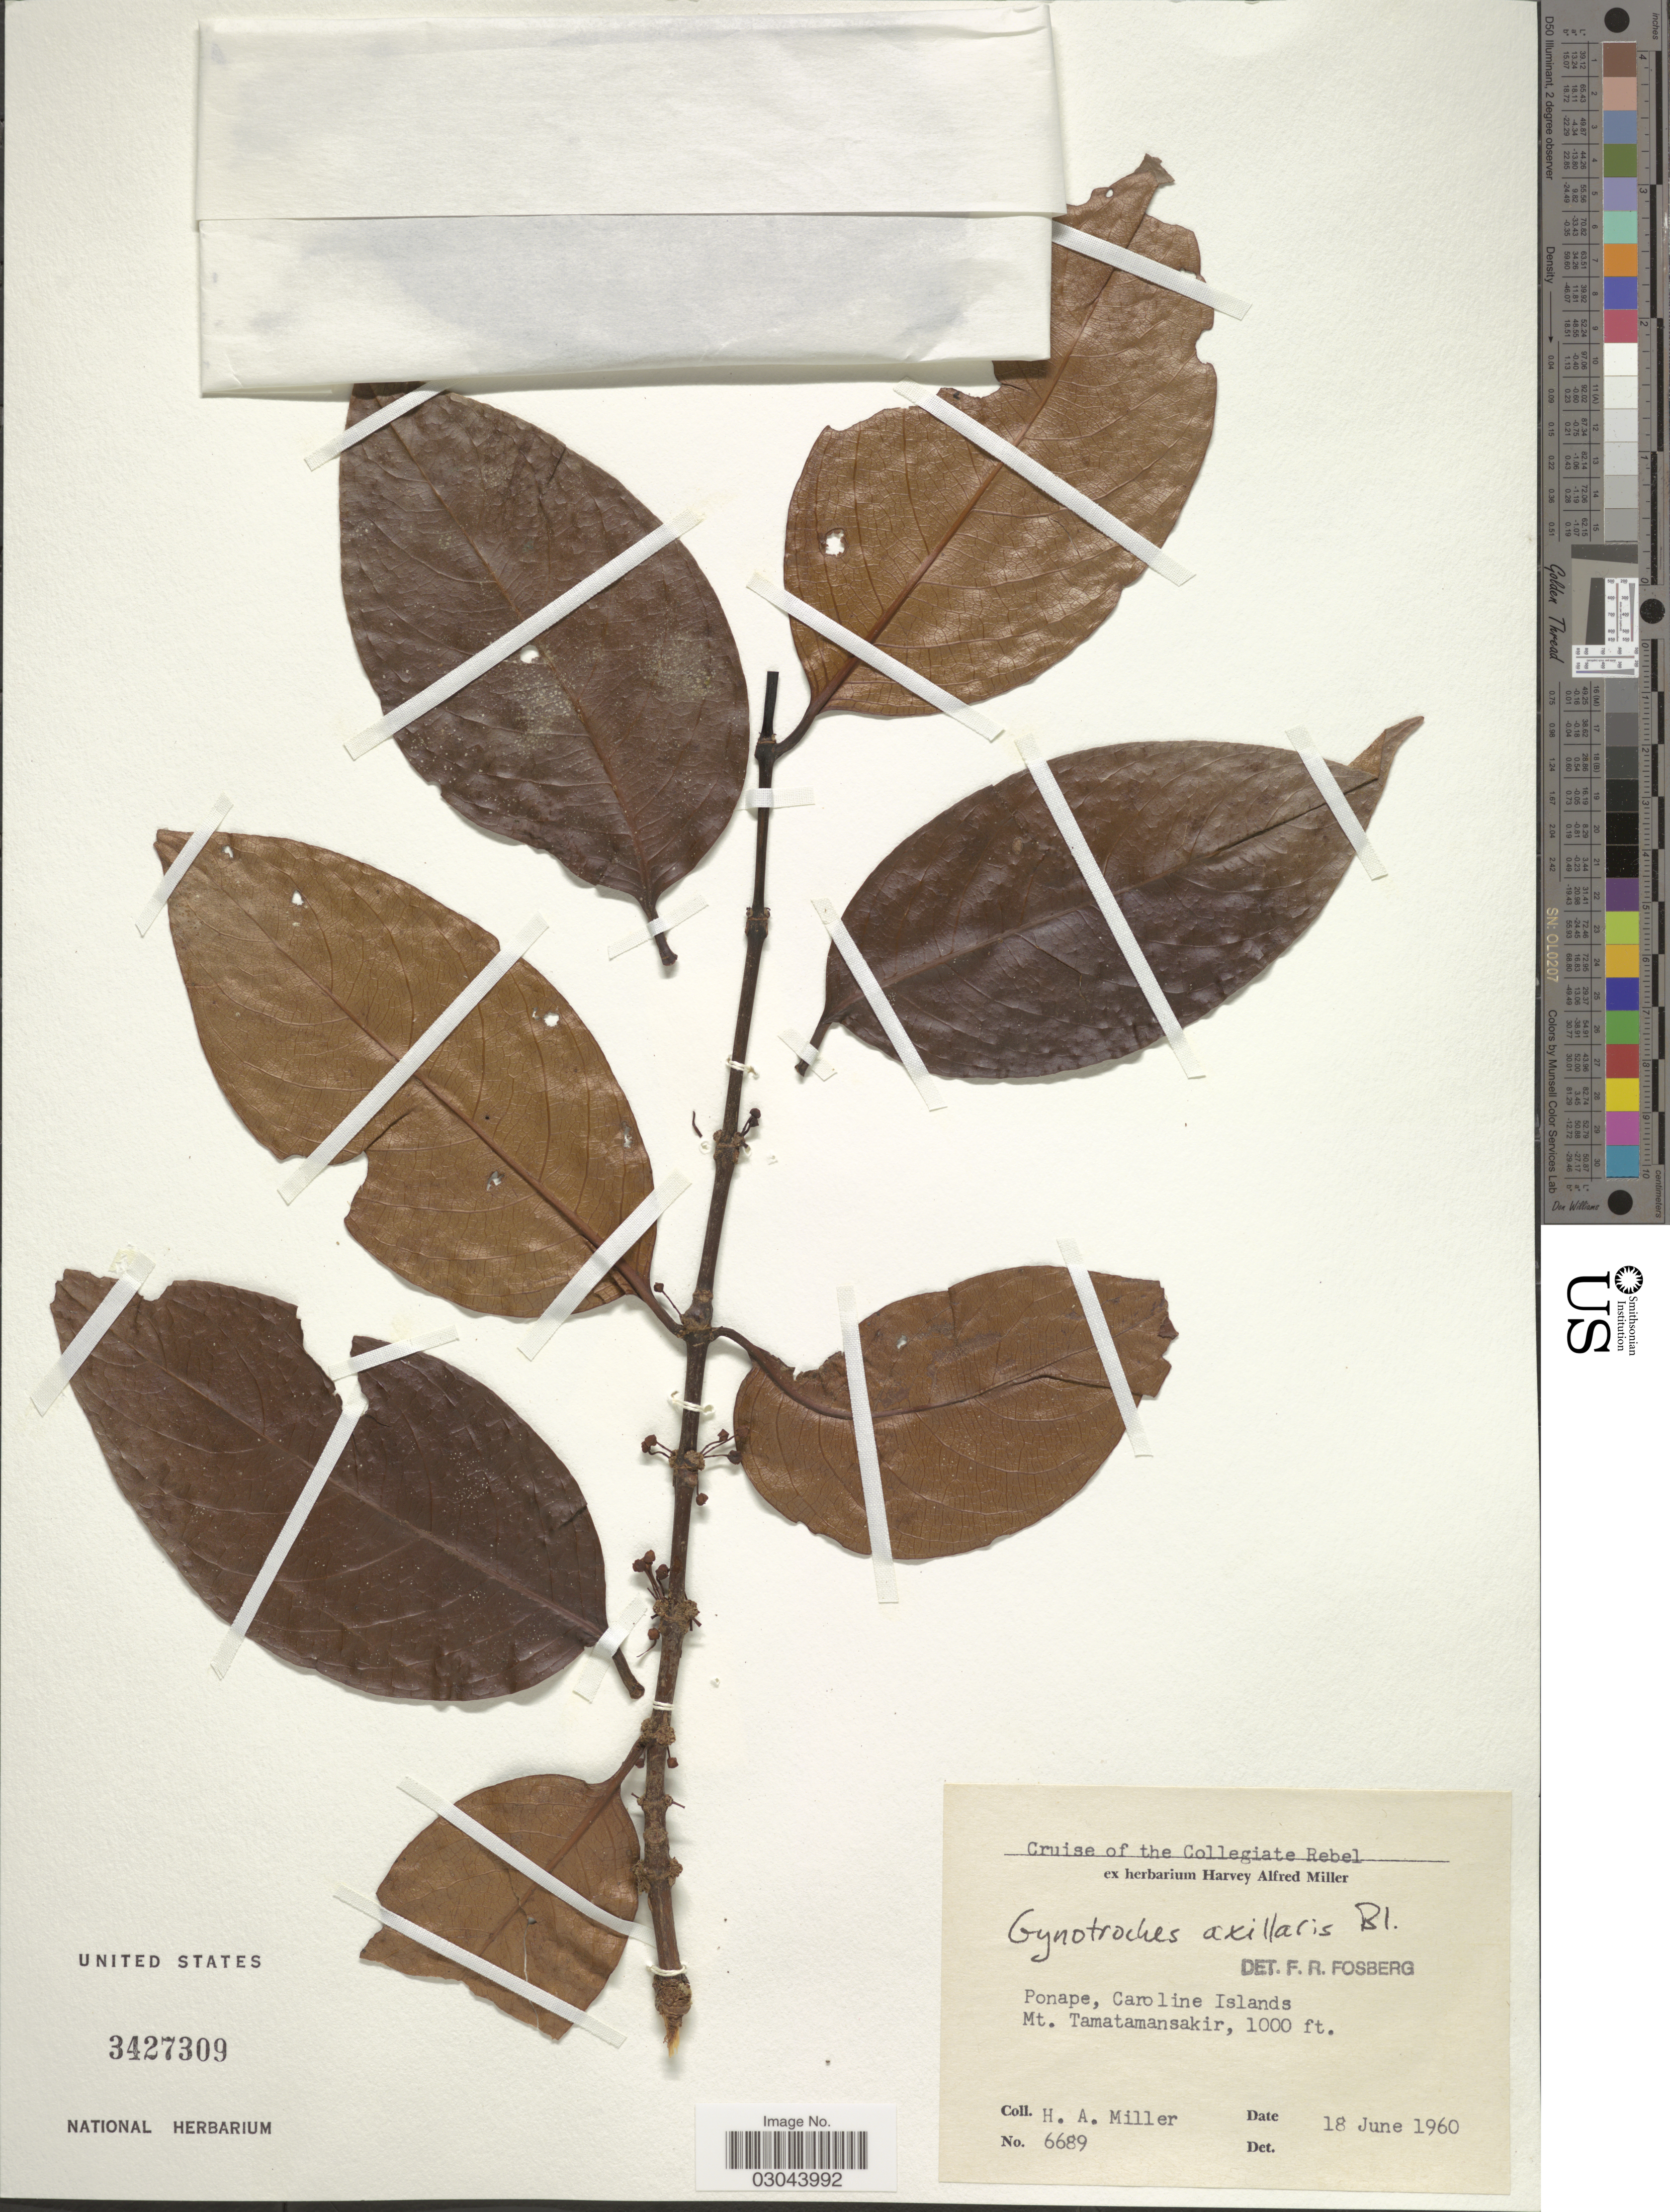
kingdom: Plantae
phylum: Tracheophyta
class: Magnoliopsida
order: Malpighiales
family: Rhizophoraceae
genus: Gynotroches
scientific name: Gynotroches axillaris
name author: Blume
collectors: H. A. Miller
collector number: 6689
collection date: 1960-06-18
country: Micronesia, Federated States of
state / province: Pohnpei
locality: Ponape, Caroline Islands. Mt. Tamatamansakir.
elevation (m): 305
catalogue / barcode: US 3427309